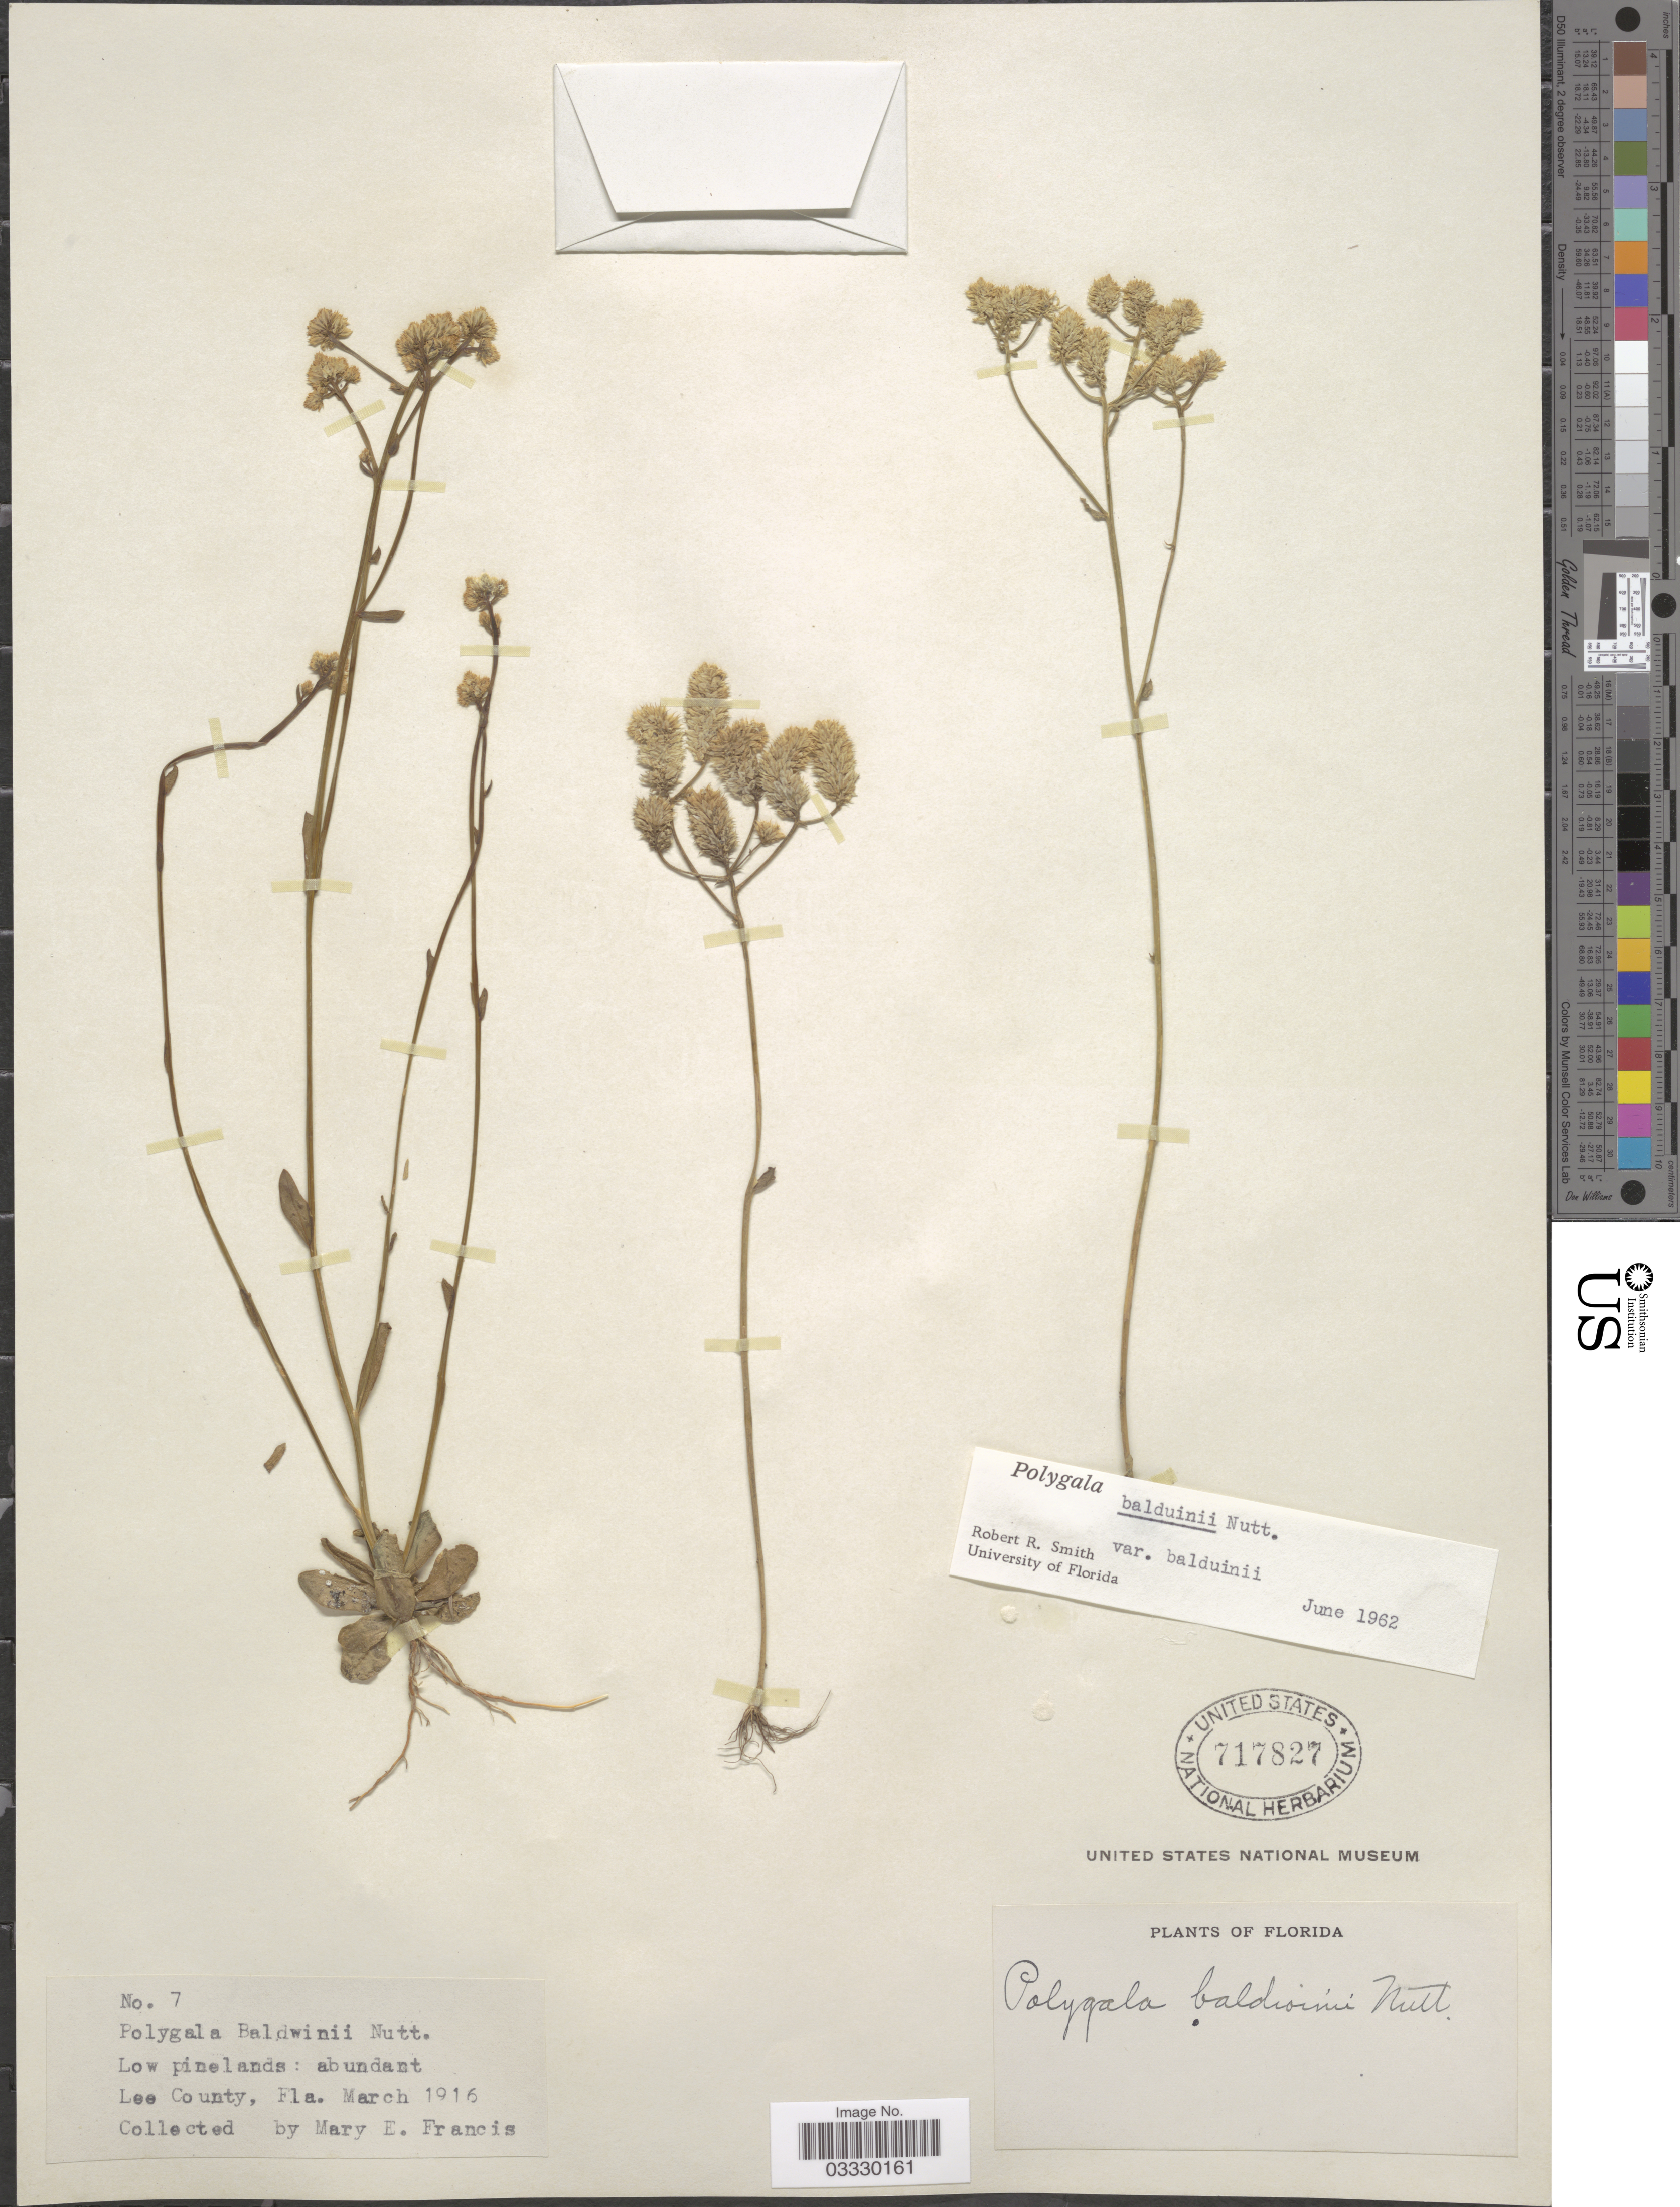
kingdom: Plantae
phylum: Tracheophyta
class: Magnoliopsida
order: Fabales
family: Polygalaceae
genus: Polygala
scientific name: Polygala balduinii var. balduinii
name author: Nutt.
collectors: M. E. Francis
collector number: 7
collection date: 1916-03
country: United States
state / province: Florida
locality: Lee County.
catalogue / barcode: US 717827